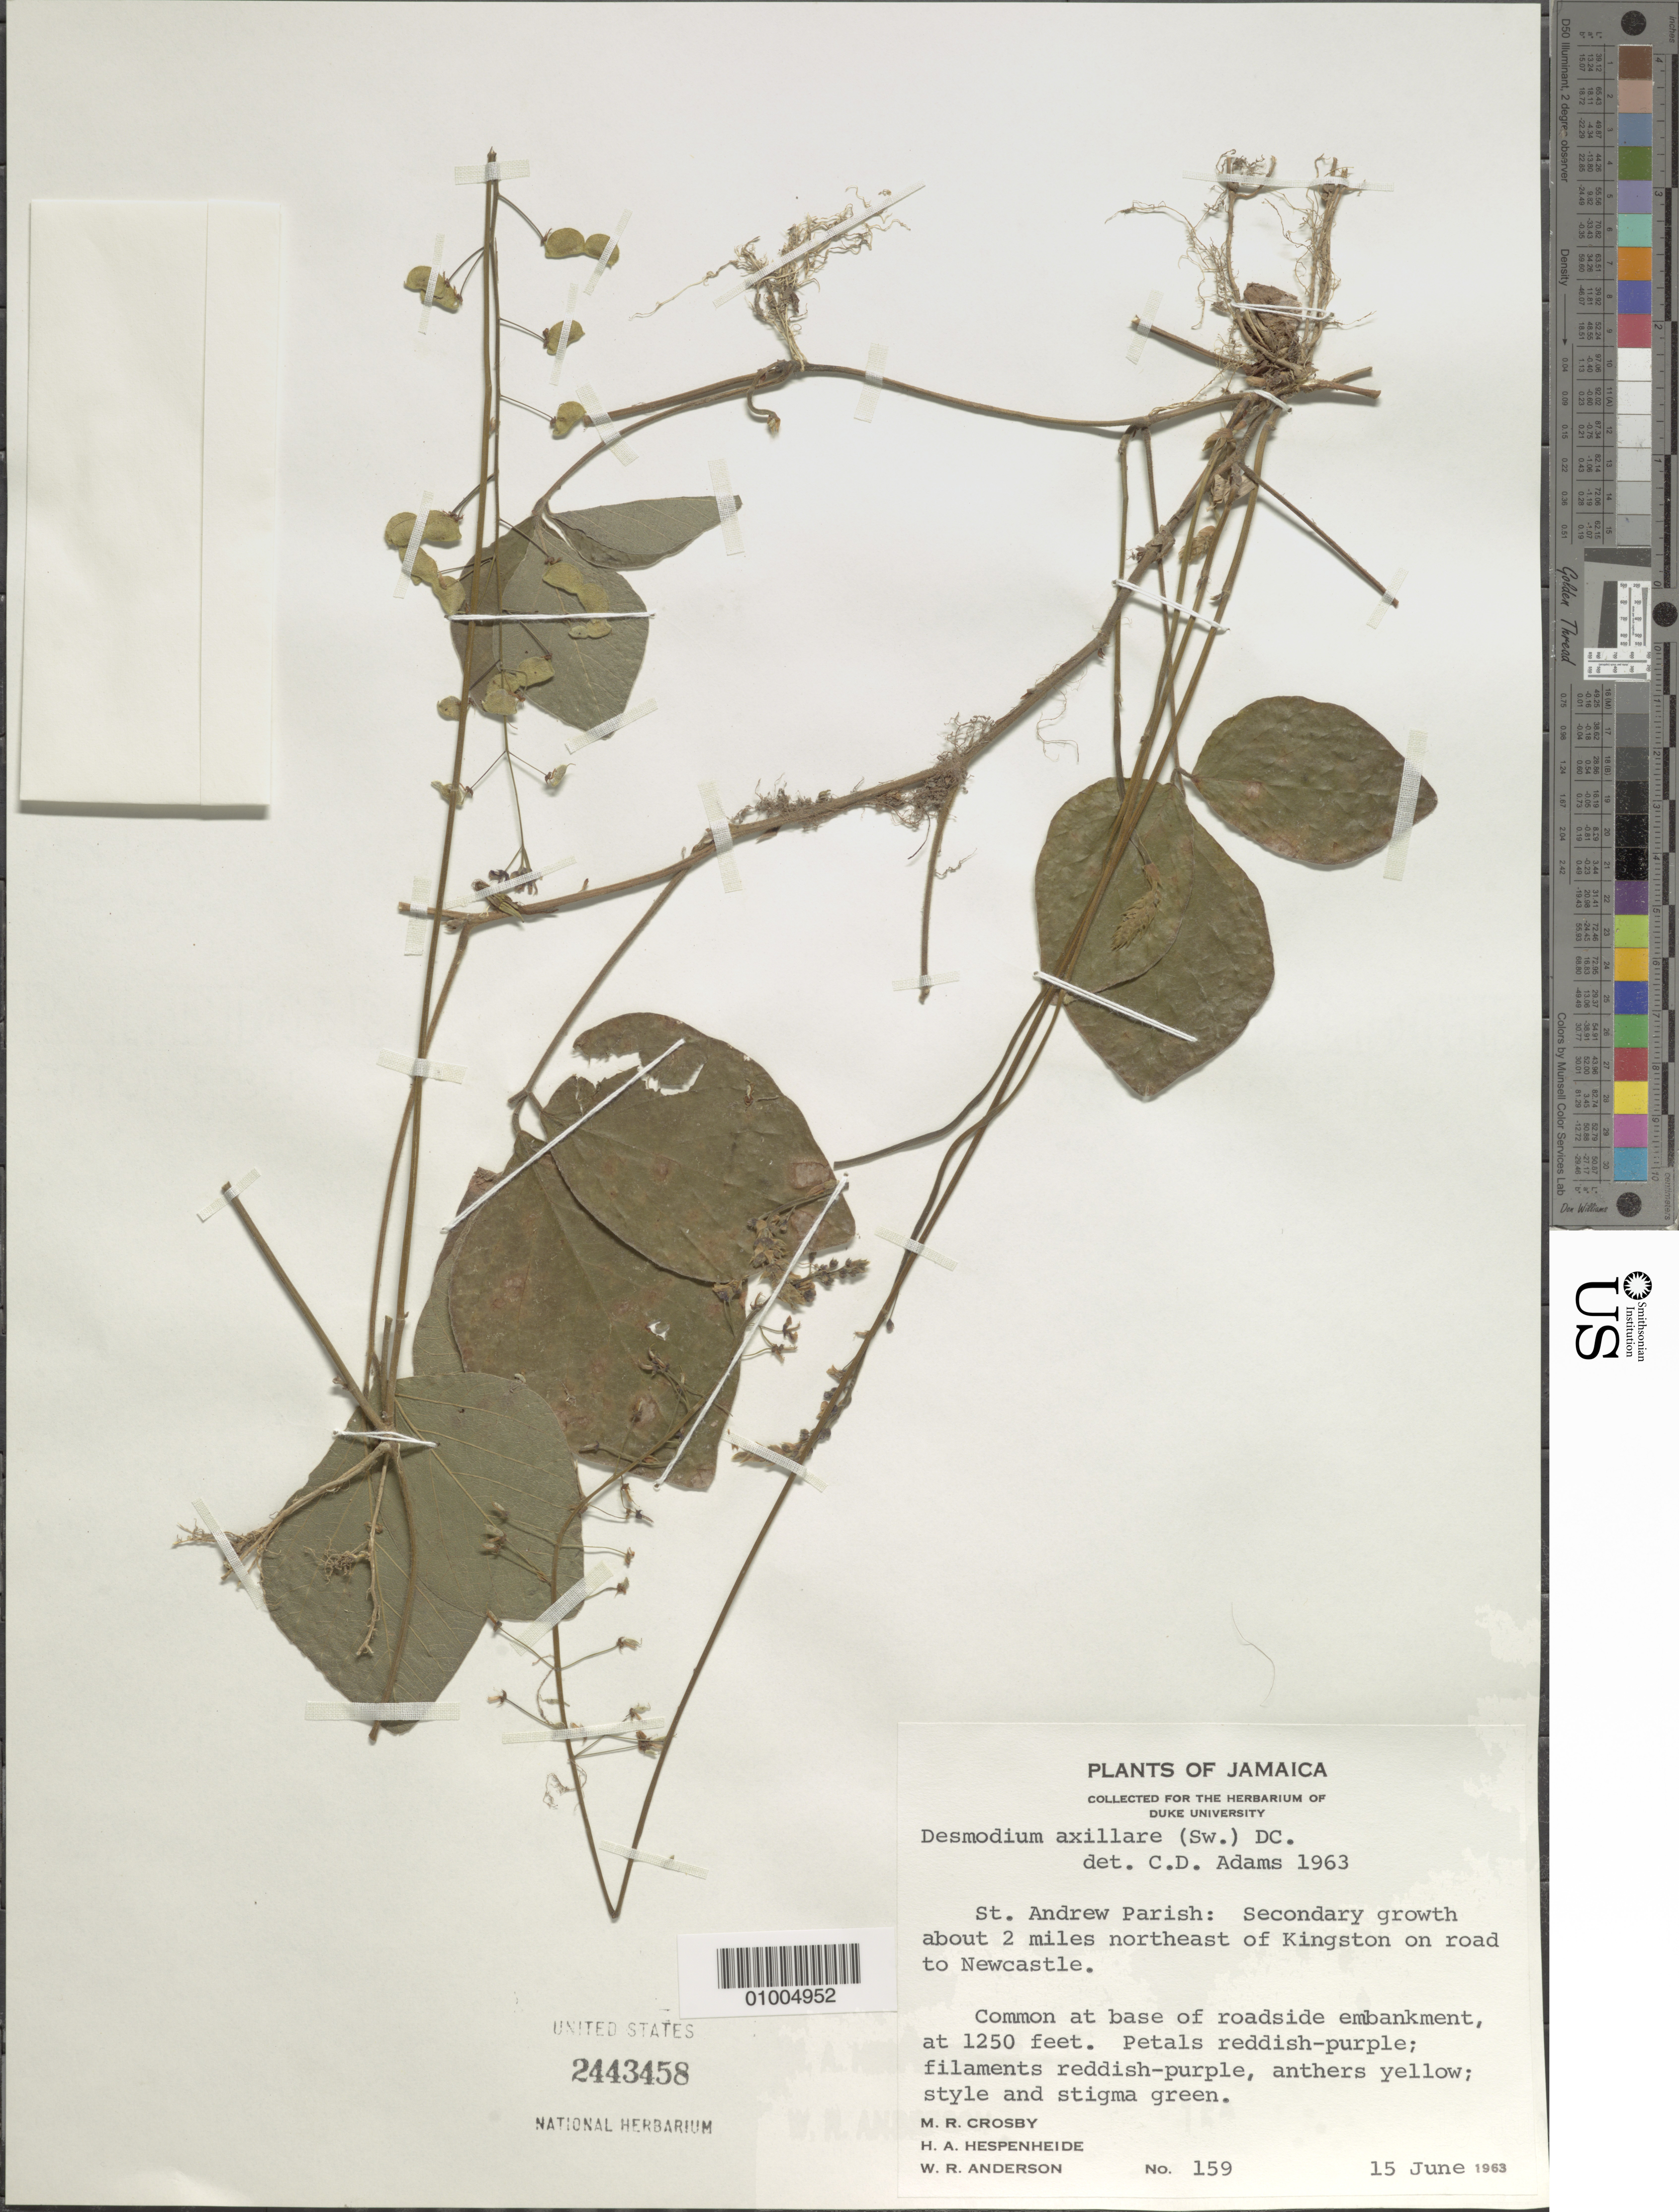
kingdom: Plantae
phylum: Tracheophyta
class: Magnoliopsida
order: Fabales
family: Fabaceae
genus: Desmodium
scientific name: Desmodium axillare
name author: (Sw.) DC.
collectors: M. R. Crosby, E. Hespenheide & W. R. Anderson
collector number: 159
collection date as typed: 15 Jun 1963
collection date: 1963-06-15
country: Jamaica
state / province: Portland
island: Jamaica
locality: Secondary growht about 2mi NE of Kingston on road to Newcastle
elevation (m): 381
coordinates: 0 N, 0 E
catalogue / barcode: US 2443458